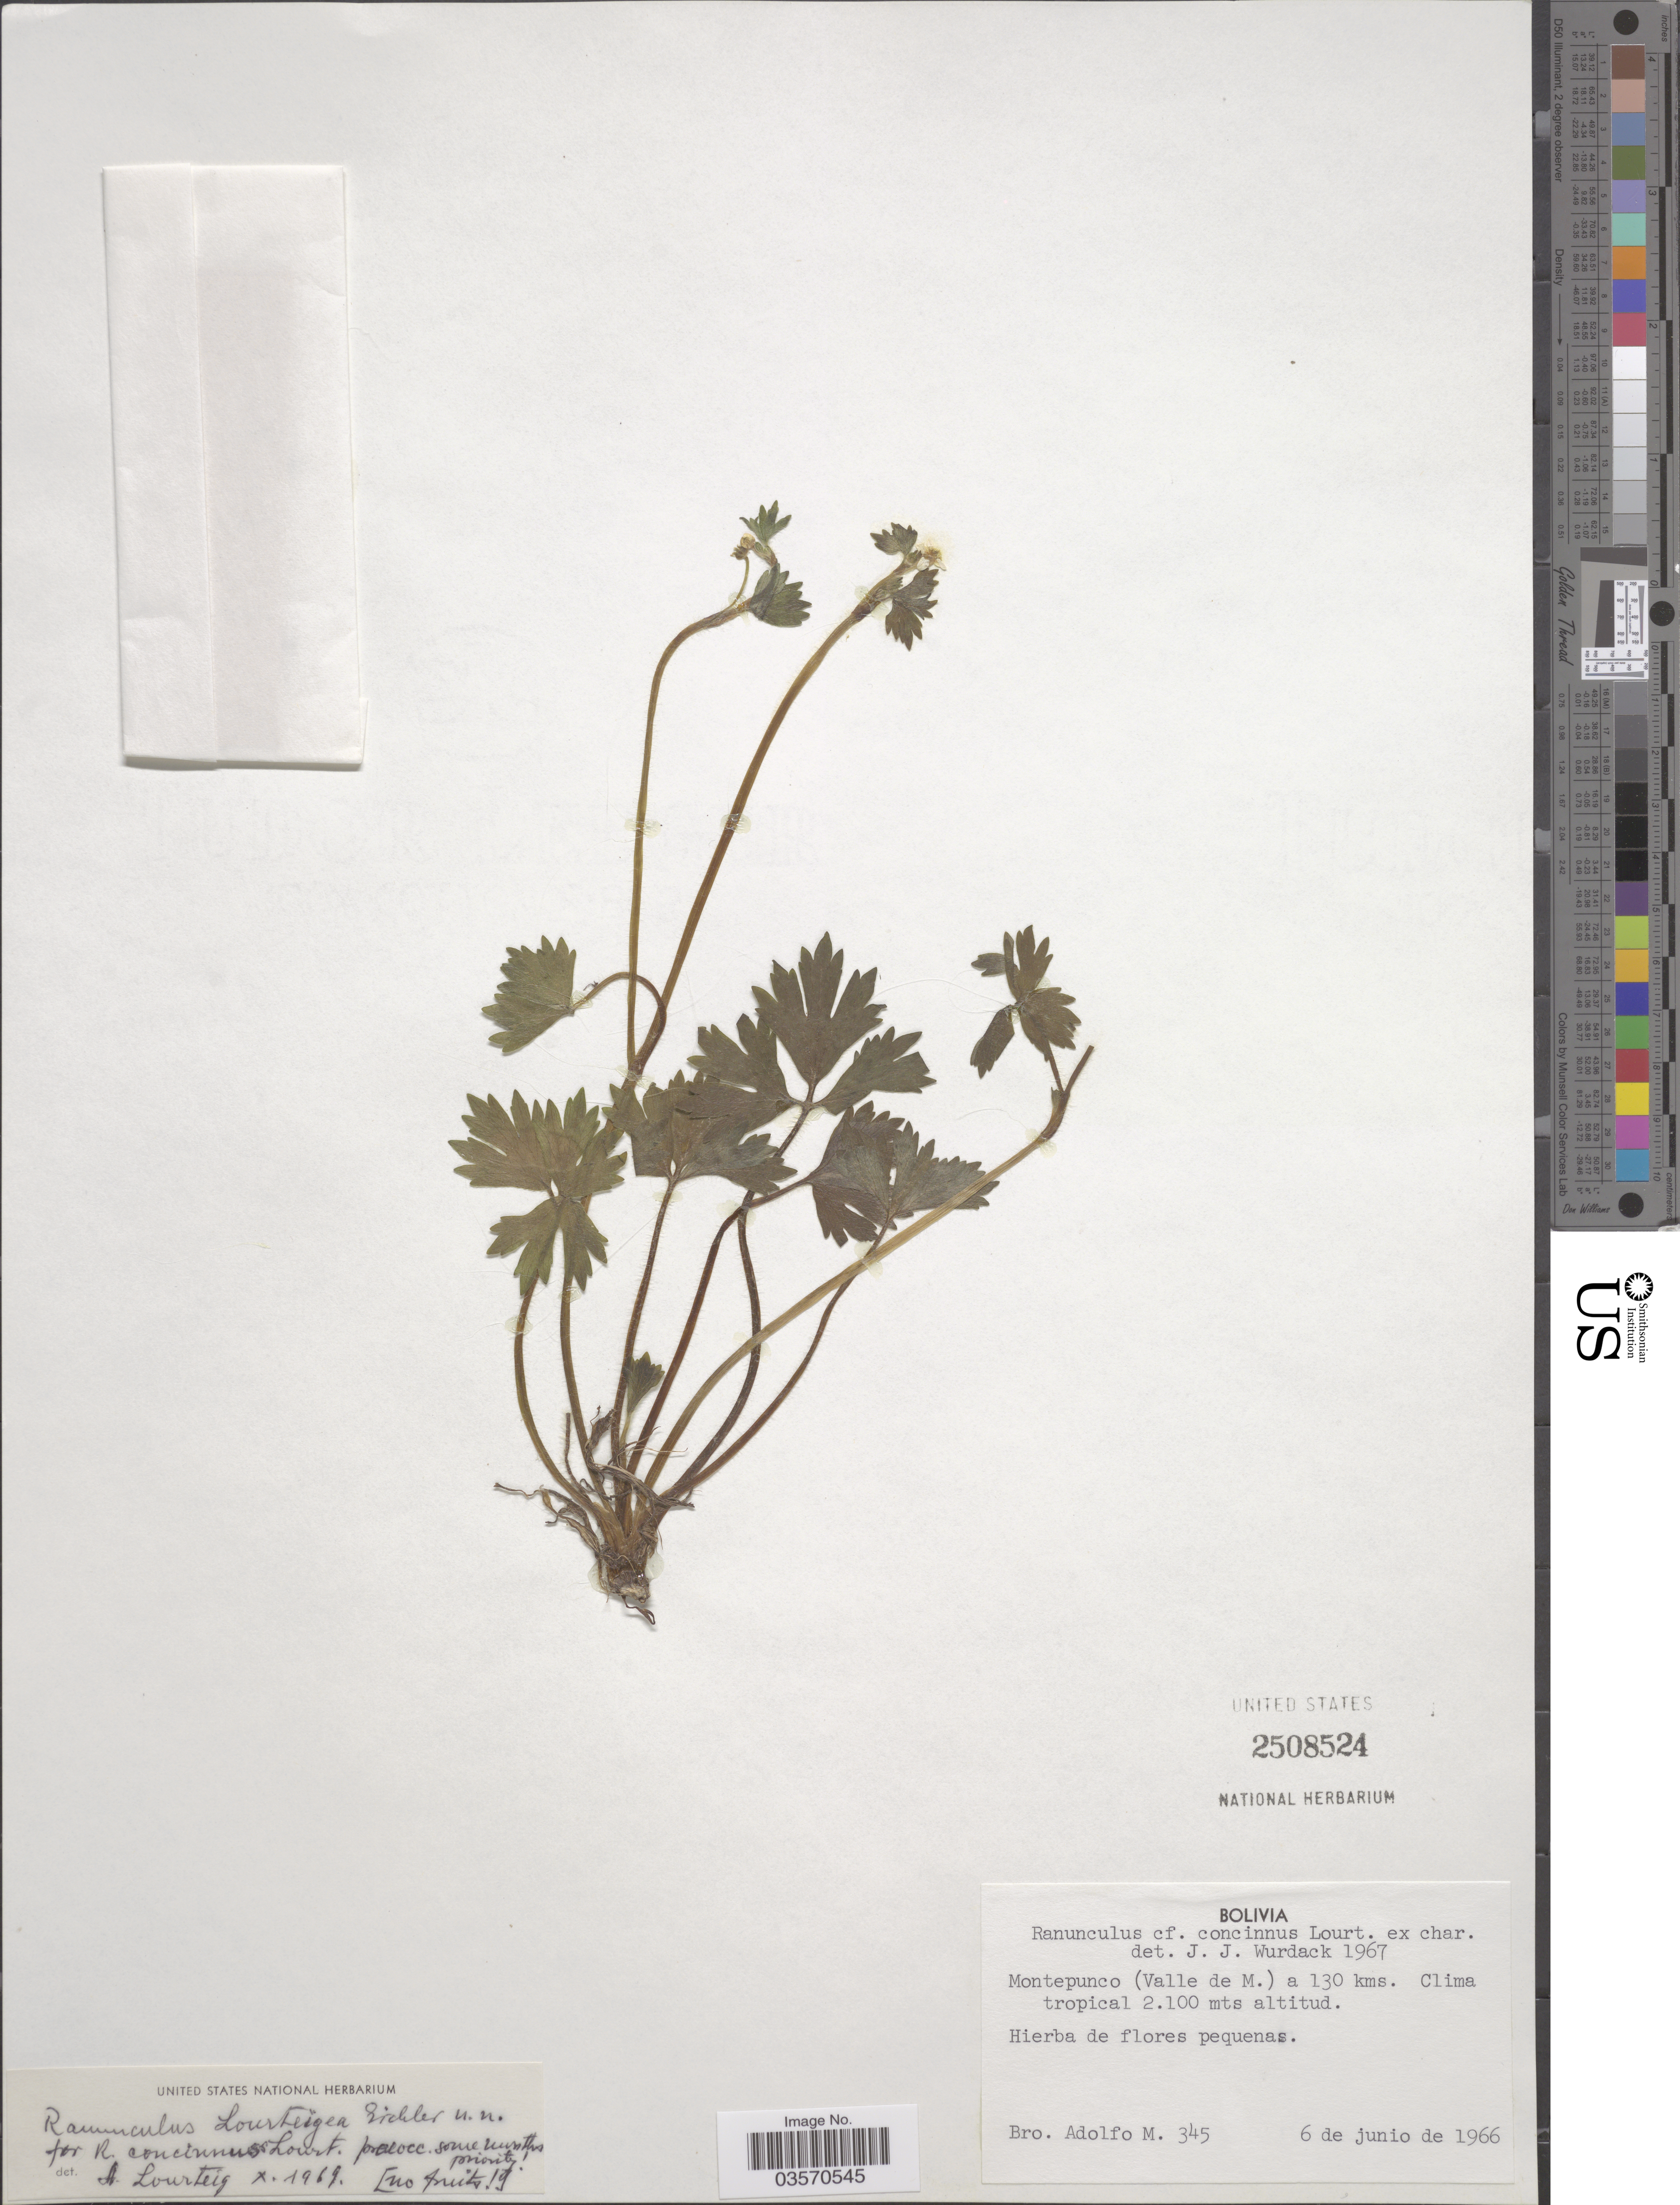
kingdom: Plantae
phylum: Tracheophyta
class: Magnoliopsida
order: Ranunculales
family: Ranunculaceae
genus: Ranunculus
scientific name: Ranunculus lourteigiae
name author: H. Eichler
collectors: Bro. Adolfo M.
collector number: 345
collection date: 1966-06-06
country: Bolivia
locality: Montepunco (Valle de M.) a 130 kms.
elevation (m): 2100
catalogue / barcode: US 2508524